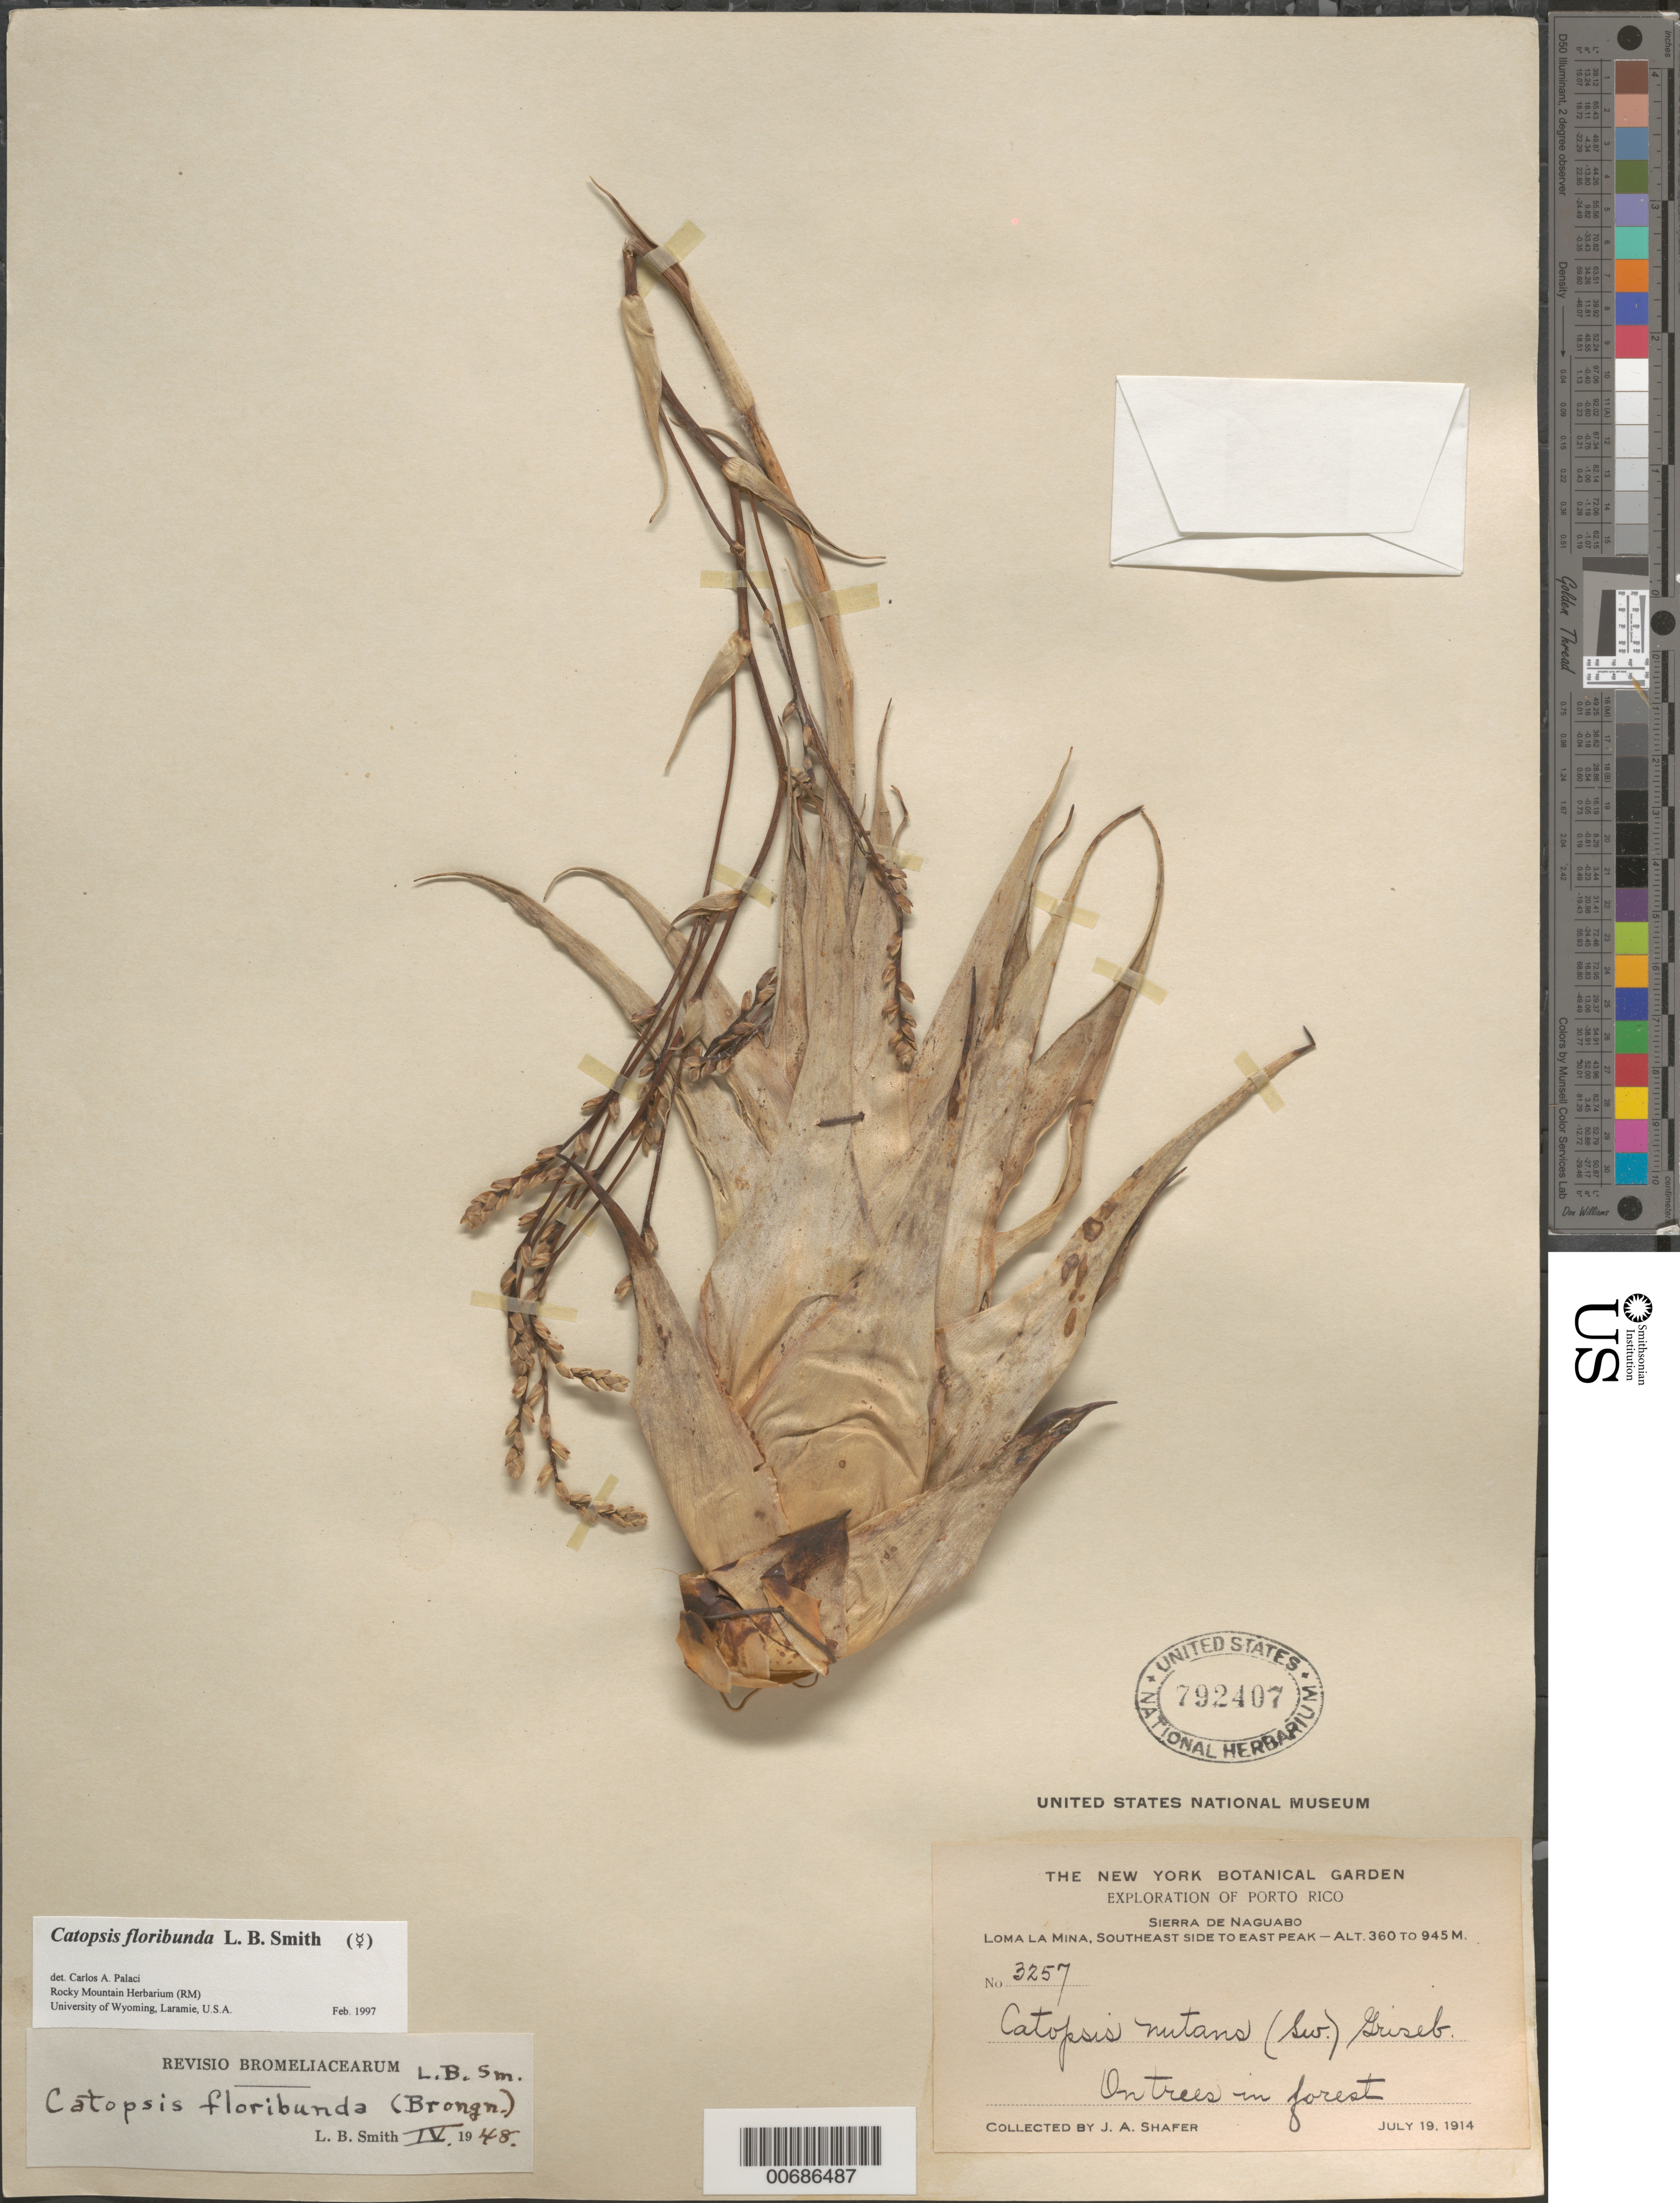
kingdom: Plantae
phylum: Tracheophyta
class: Liliopsida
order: Poales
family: Bromeliaceae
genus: Catopsis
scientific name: Catopsis floribunda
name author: L.B. Sm.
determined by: Palací, C. A., (RM), University of Wyoming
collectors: J. A. Shafer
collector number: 3257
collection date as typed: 19 Jul 1914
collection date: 1914-07-19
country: Puerto Rico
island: Greater Antilles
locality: Sierra de Naguabo; Loma la Mina, SE side to E Peak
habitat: On trees in forest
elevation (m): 360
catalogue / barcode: US 792407